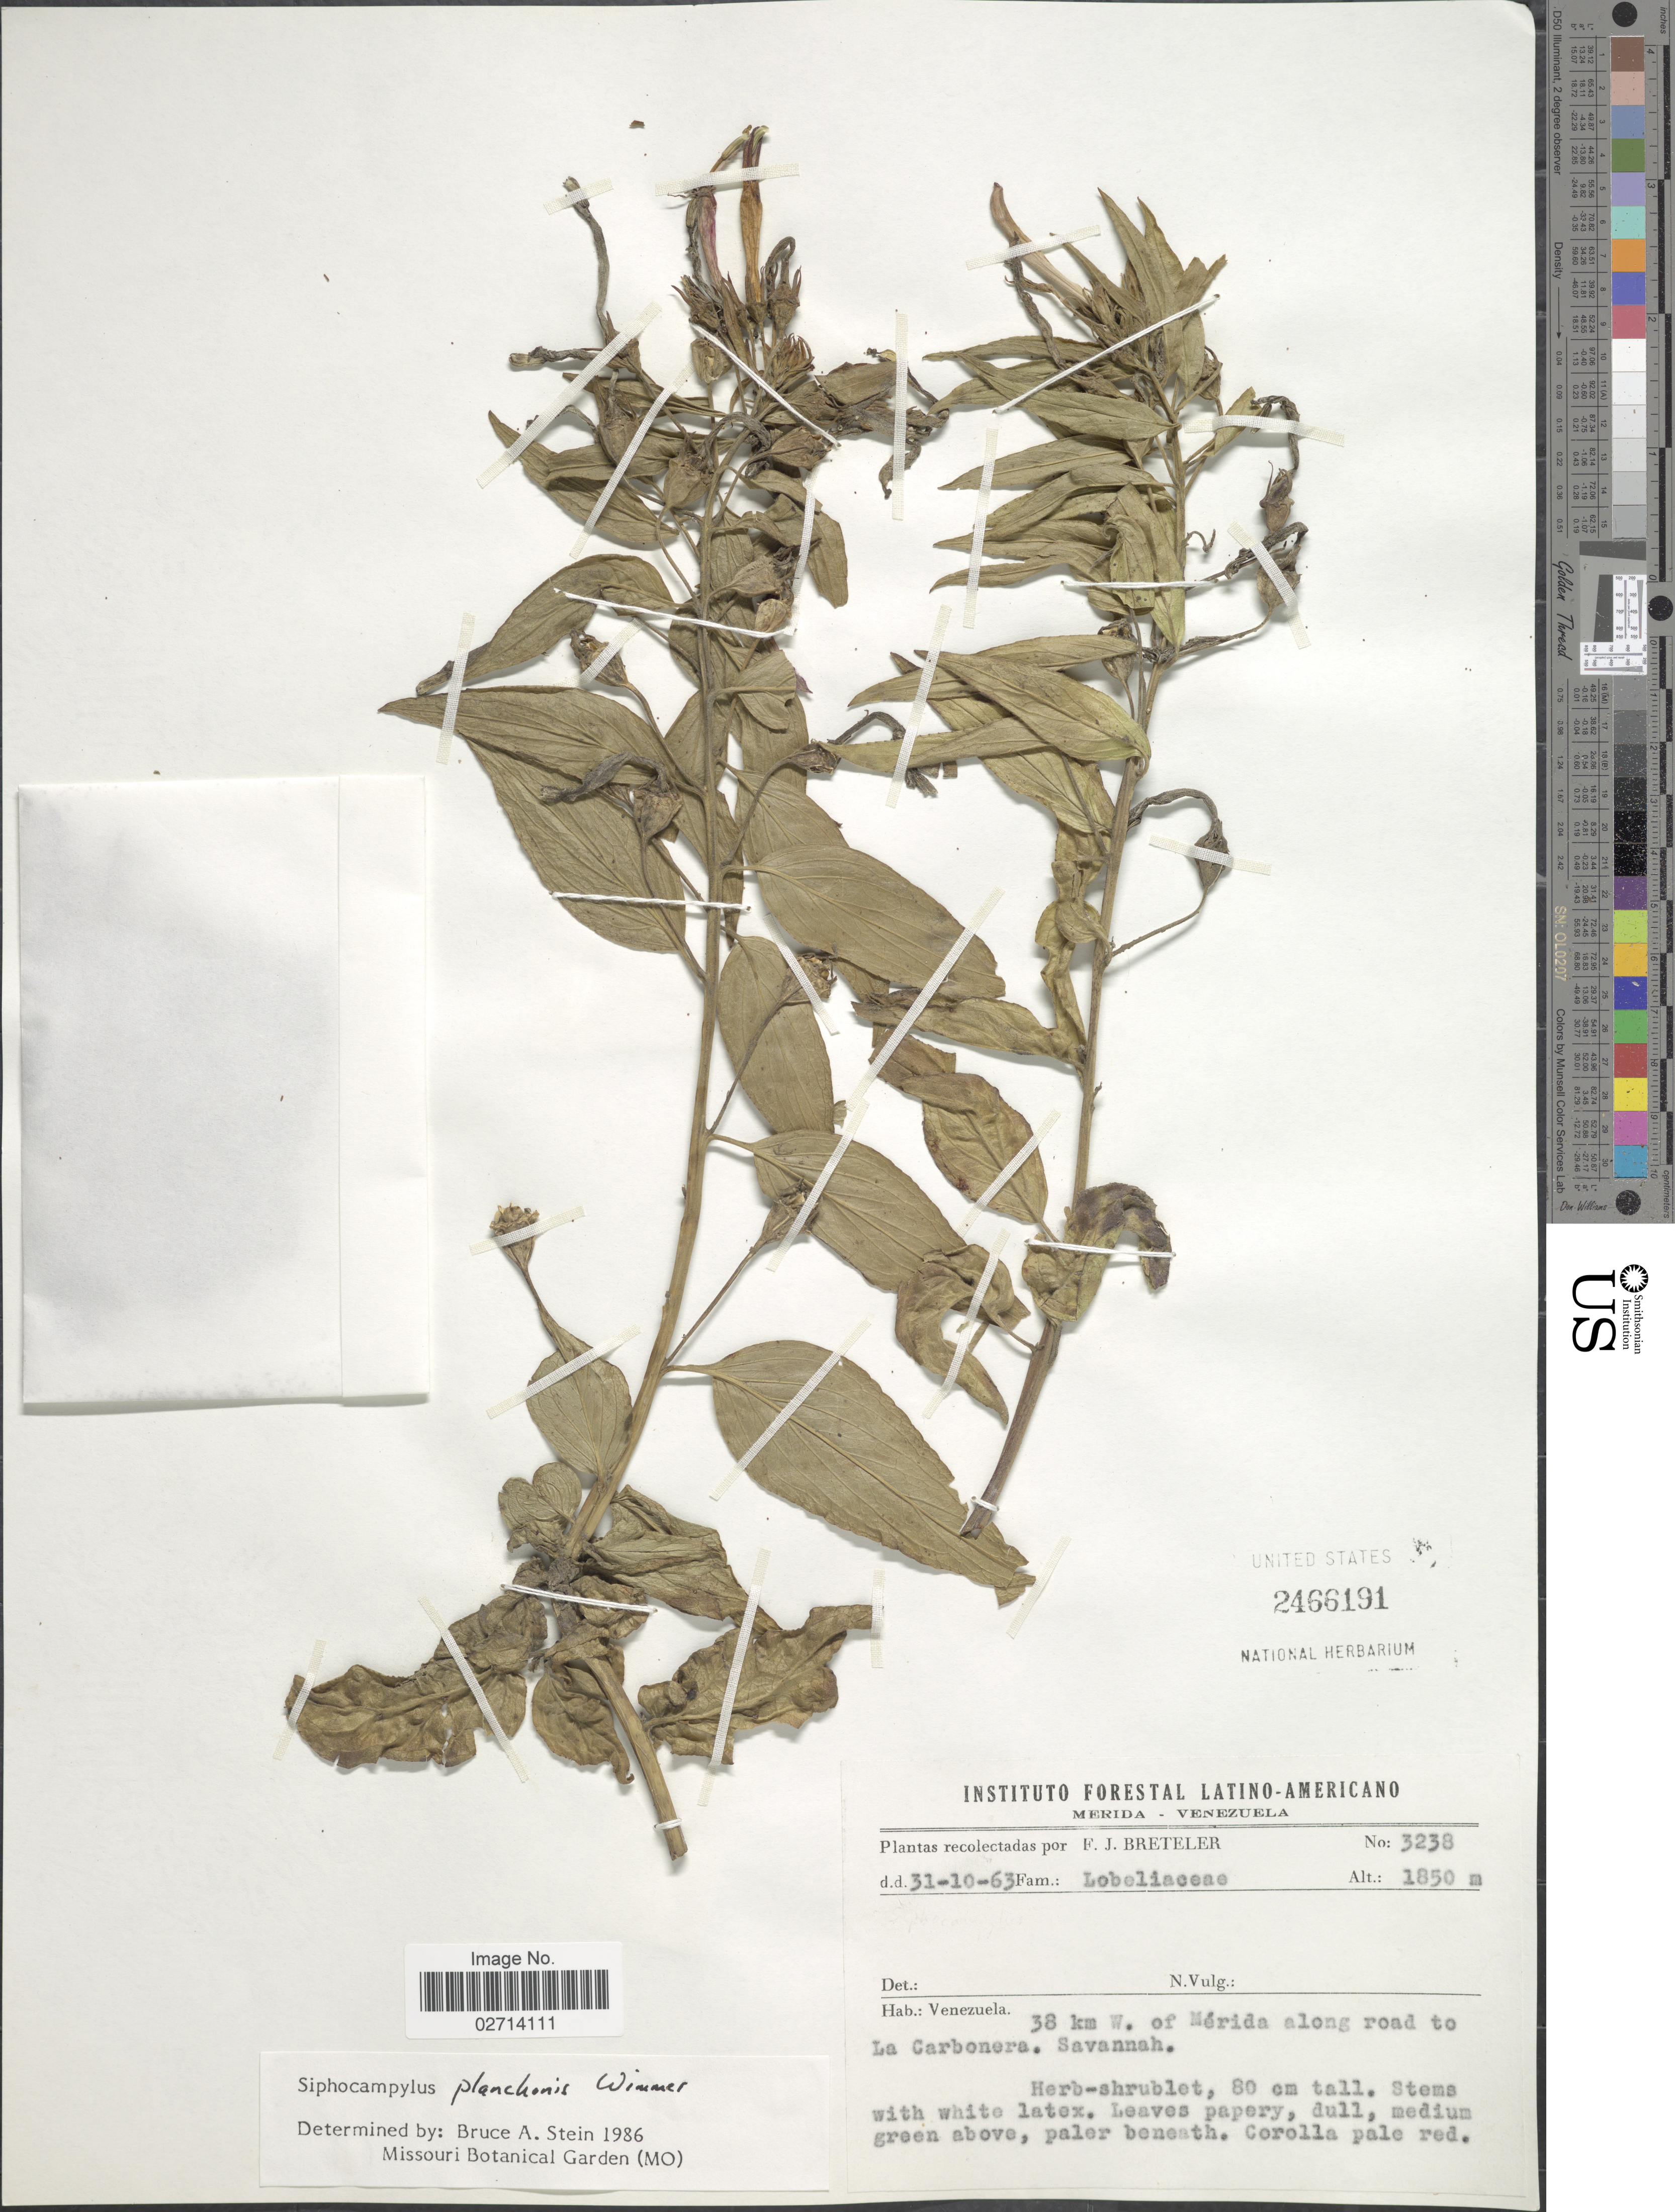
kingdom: Plantae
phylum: Tracheophyta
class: Magnoliopsida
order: Asterales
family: Campanulaceae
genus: Siphocampylus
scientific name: Siphocampylus planchonis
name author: E. Wimm.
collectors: F. J. Breteler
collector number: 3238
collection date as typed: Transcribed d/m/y: 31/10/63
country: Venezuela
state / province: Mérida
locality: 38 km W. of Merida along road to La Carbonera.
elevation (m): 1850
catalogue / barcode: US 2466191